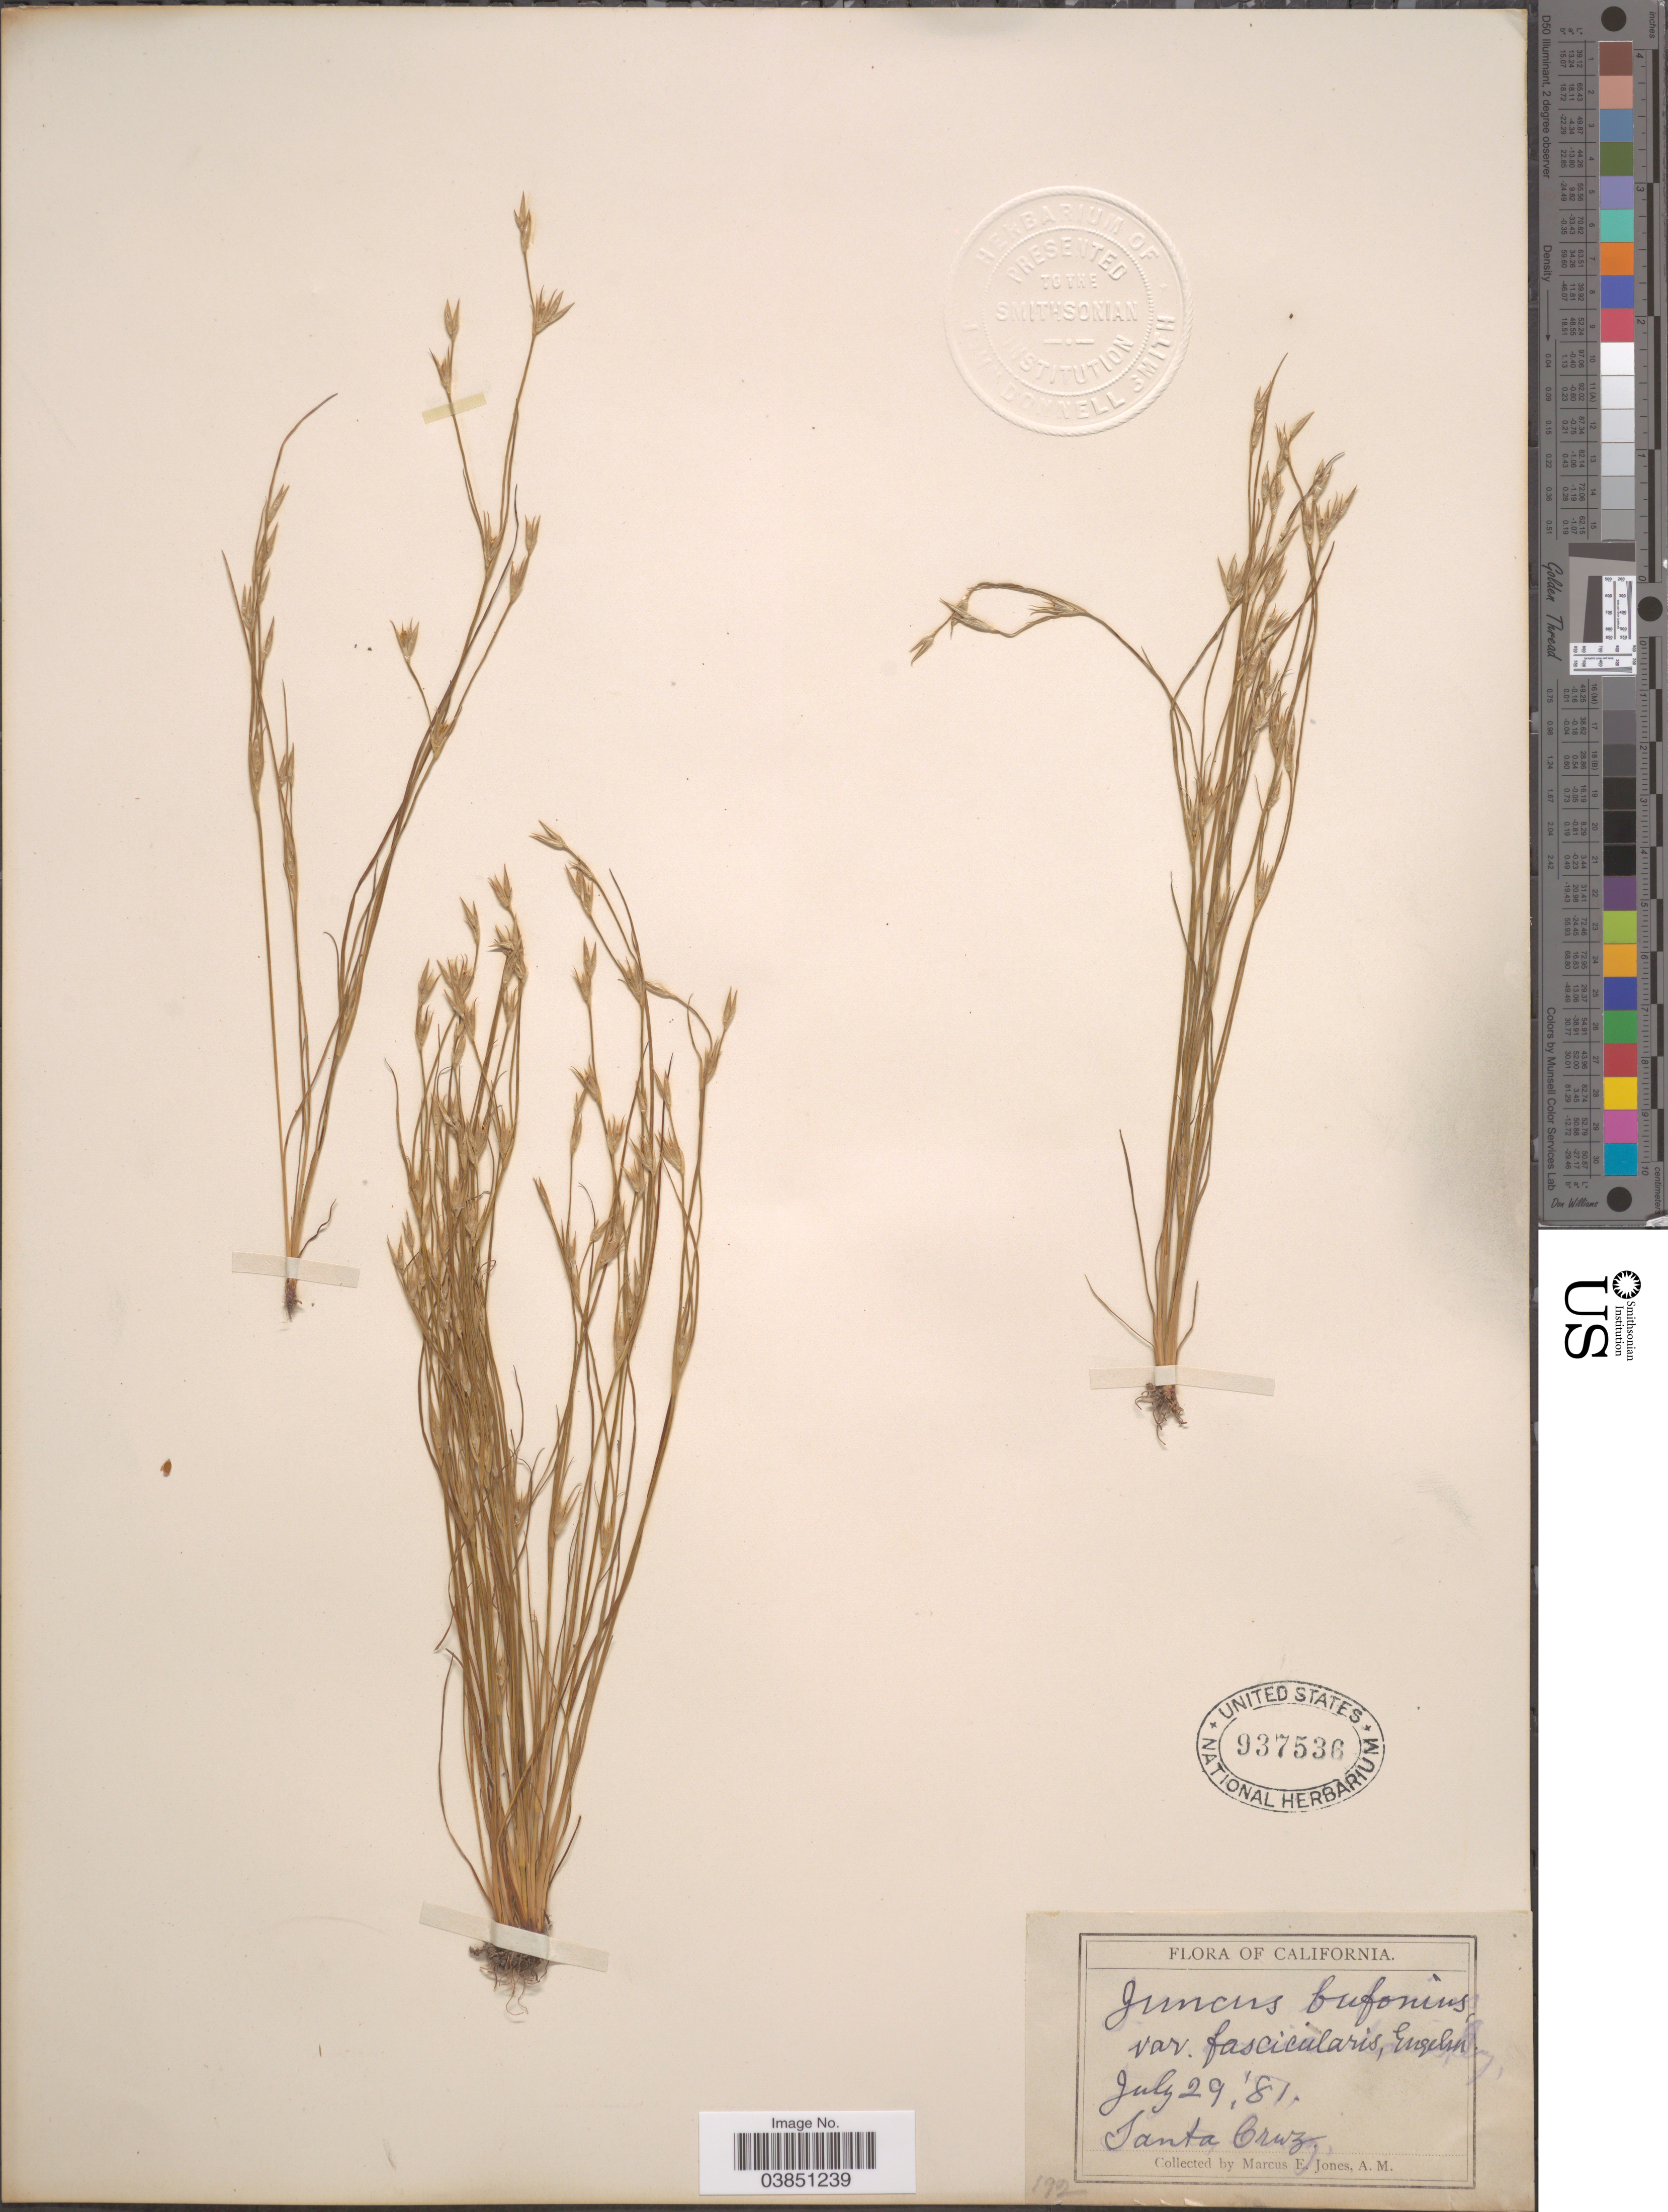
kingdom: Plantae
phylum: Tracheophyta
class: Liliopsida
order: Poales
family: Juncaceae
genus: Juncus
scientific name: Juncus bufonius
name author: L.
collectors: M. E. Jones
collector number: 192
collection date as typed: Transcribed d/m/y: 29/7/81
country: United States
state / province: California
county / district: Santa Cruz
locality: Santa Cruz.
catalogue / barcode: US 937536